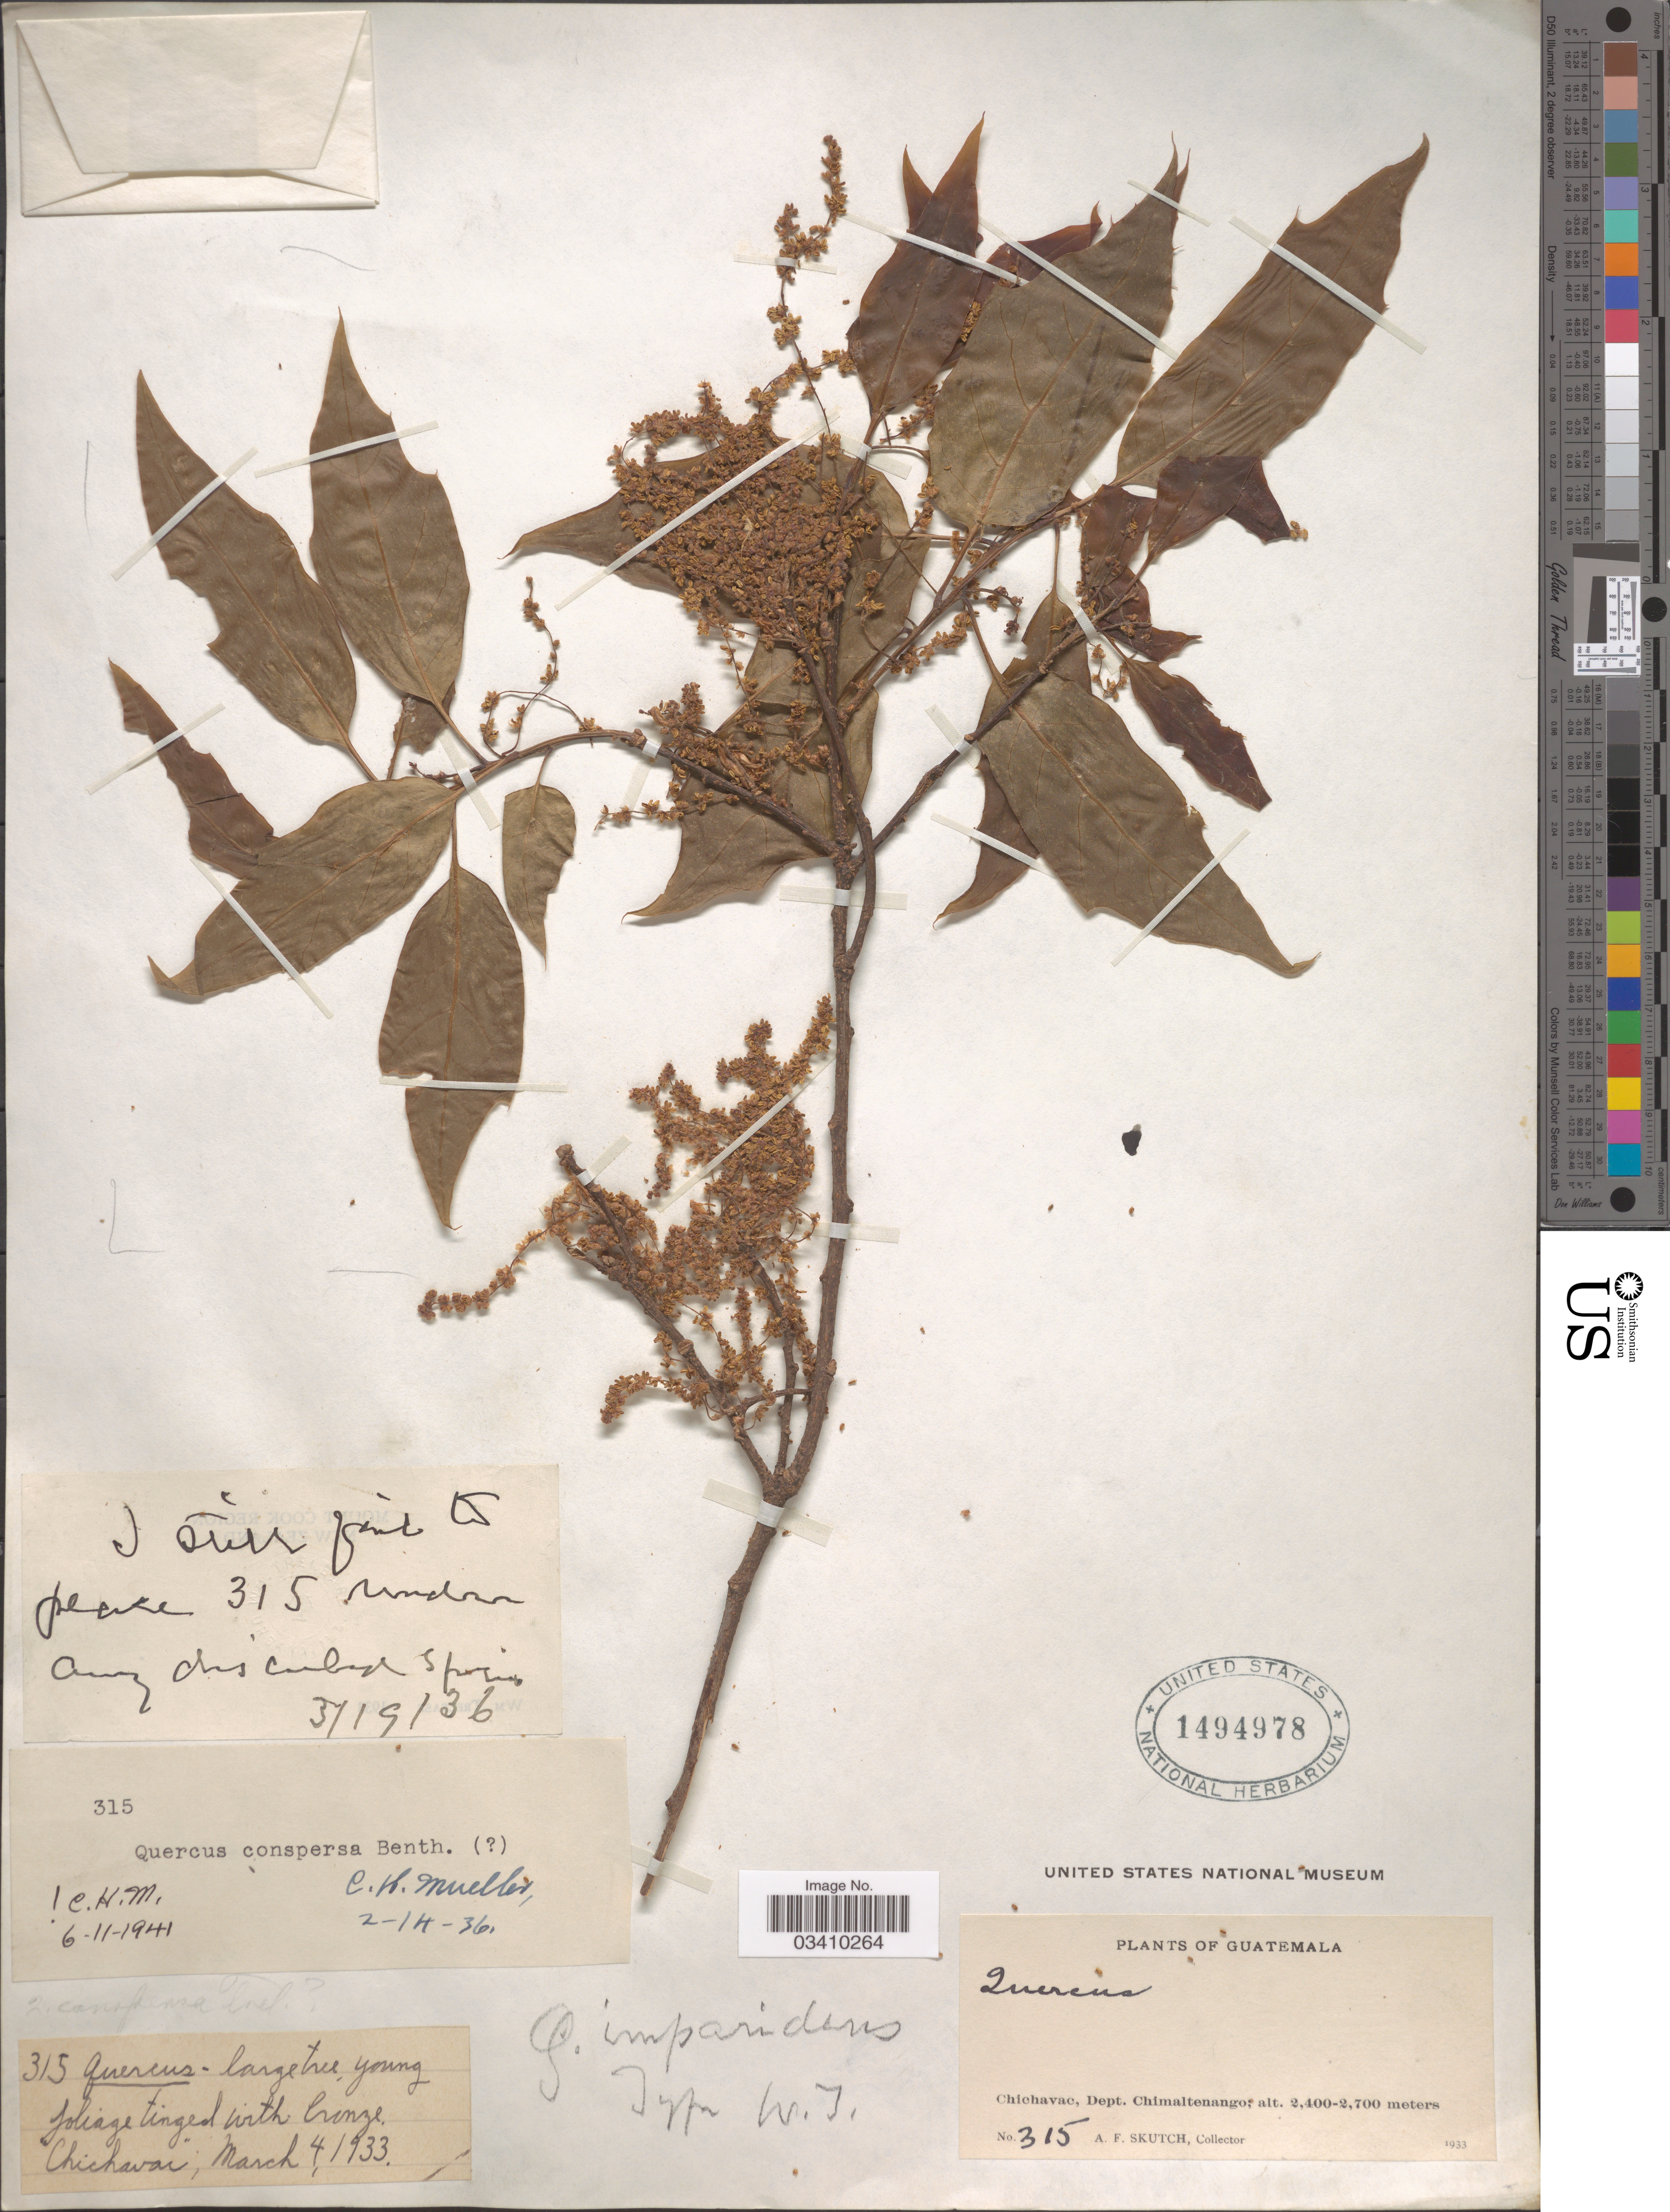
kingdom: Plantae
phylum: Tracheophyta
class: Magnoliopsida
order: Fagales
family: Fagaceae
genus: Quercus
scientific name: Quercus conspersa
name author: Benth.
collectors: A. F. Skutch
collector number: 315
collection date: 1933-03-04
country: Guatemala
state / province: Chimaltenango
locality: Chichavac, Dept. Chimaltenango.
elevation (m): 2400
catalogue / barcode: US 1494978